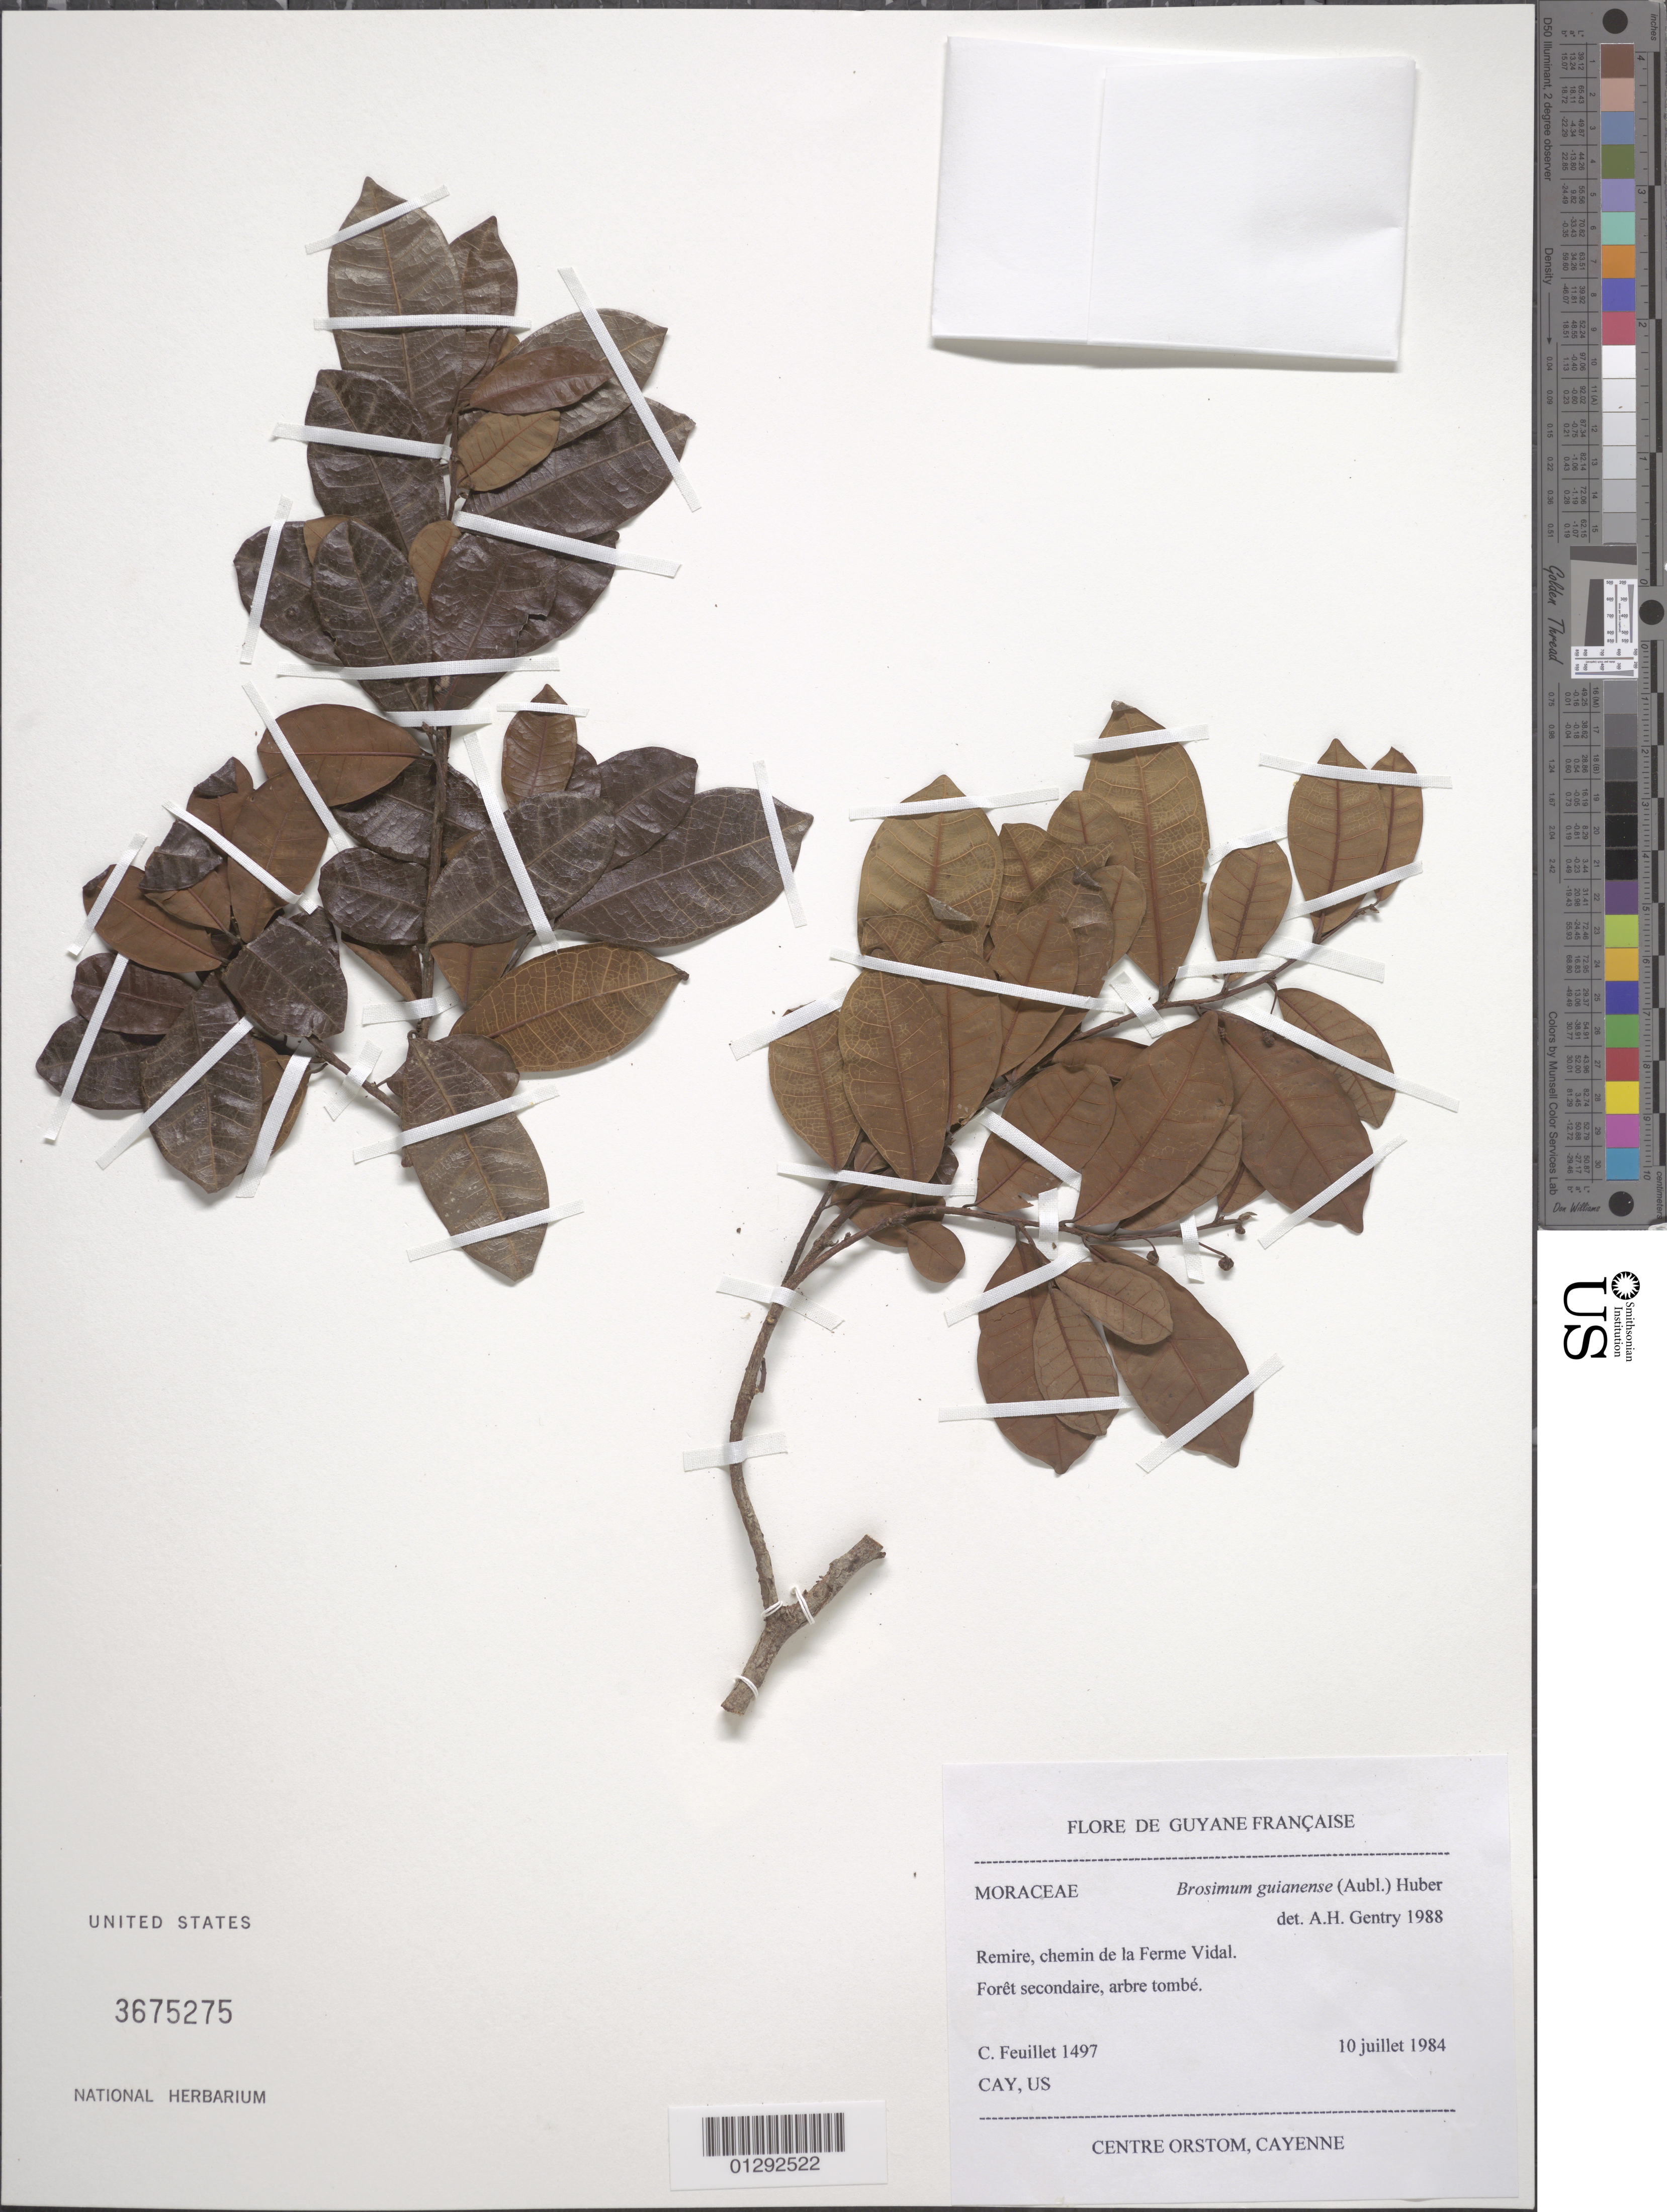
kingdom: Plantae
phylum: Tracheophyta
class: Magnoliopsida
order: Rosales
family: Moraceae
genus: Brosimum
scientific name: Brosimum guianense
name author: (Aubl.) Huber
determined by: Gentry, A. H.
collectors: C. Feuillet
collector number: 1497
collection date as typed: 10 July 1984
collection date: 1984-07-10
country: French Guiana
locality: Pemire, chemin de la Ferme Vidal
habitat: Foret secondaire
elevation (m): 0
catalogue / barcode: US 3675275